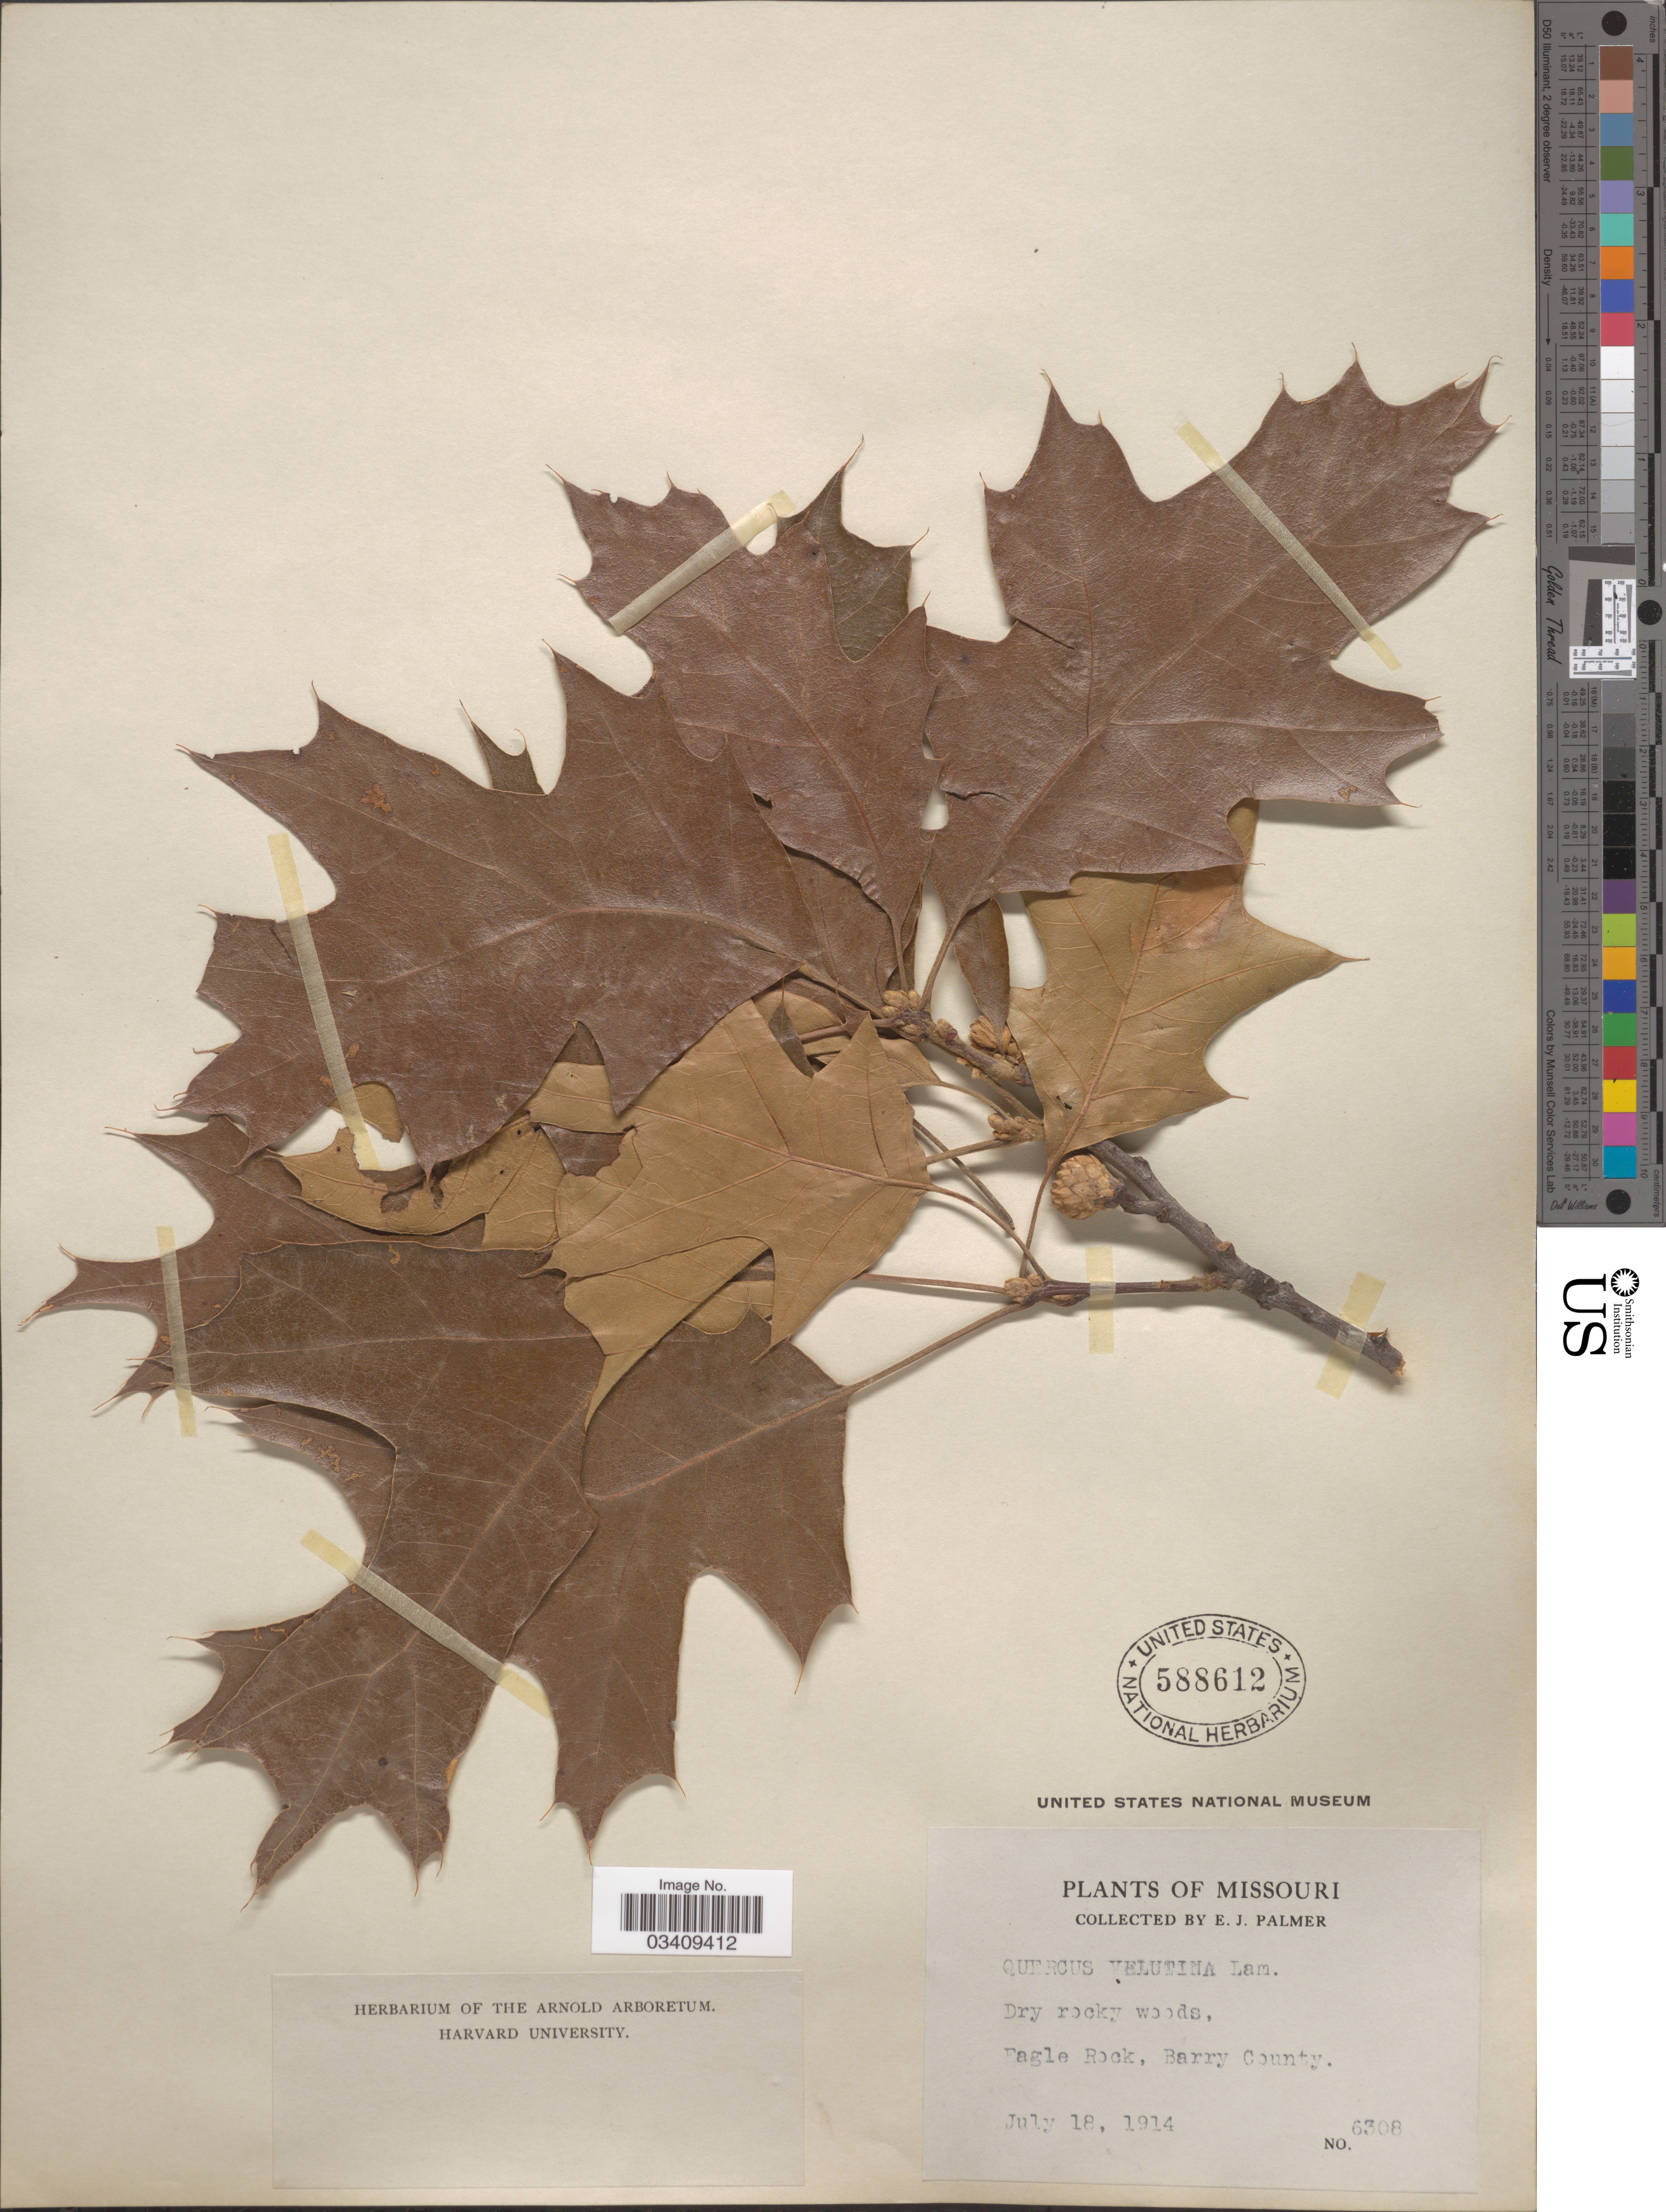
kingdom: Plantae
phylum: Tracheophyta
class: Magnoliopsida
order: Fagales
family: Fagaceae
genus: Quercus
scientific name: Quercus velutina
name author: Lam.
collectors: E. J. Palmer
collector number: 6308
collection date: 1914-07-18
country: United States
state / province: Missouri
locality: Dry rocky woods, Eagle Rock, Barry County.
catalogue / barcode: US 588612